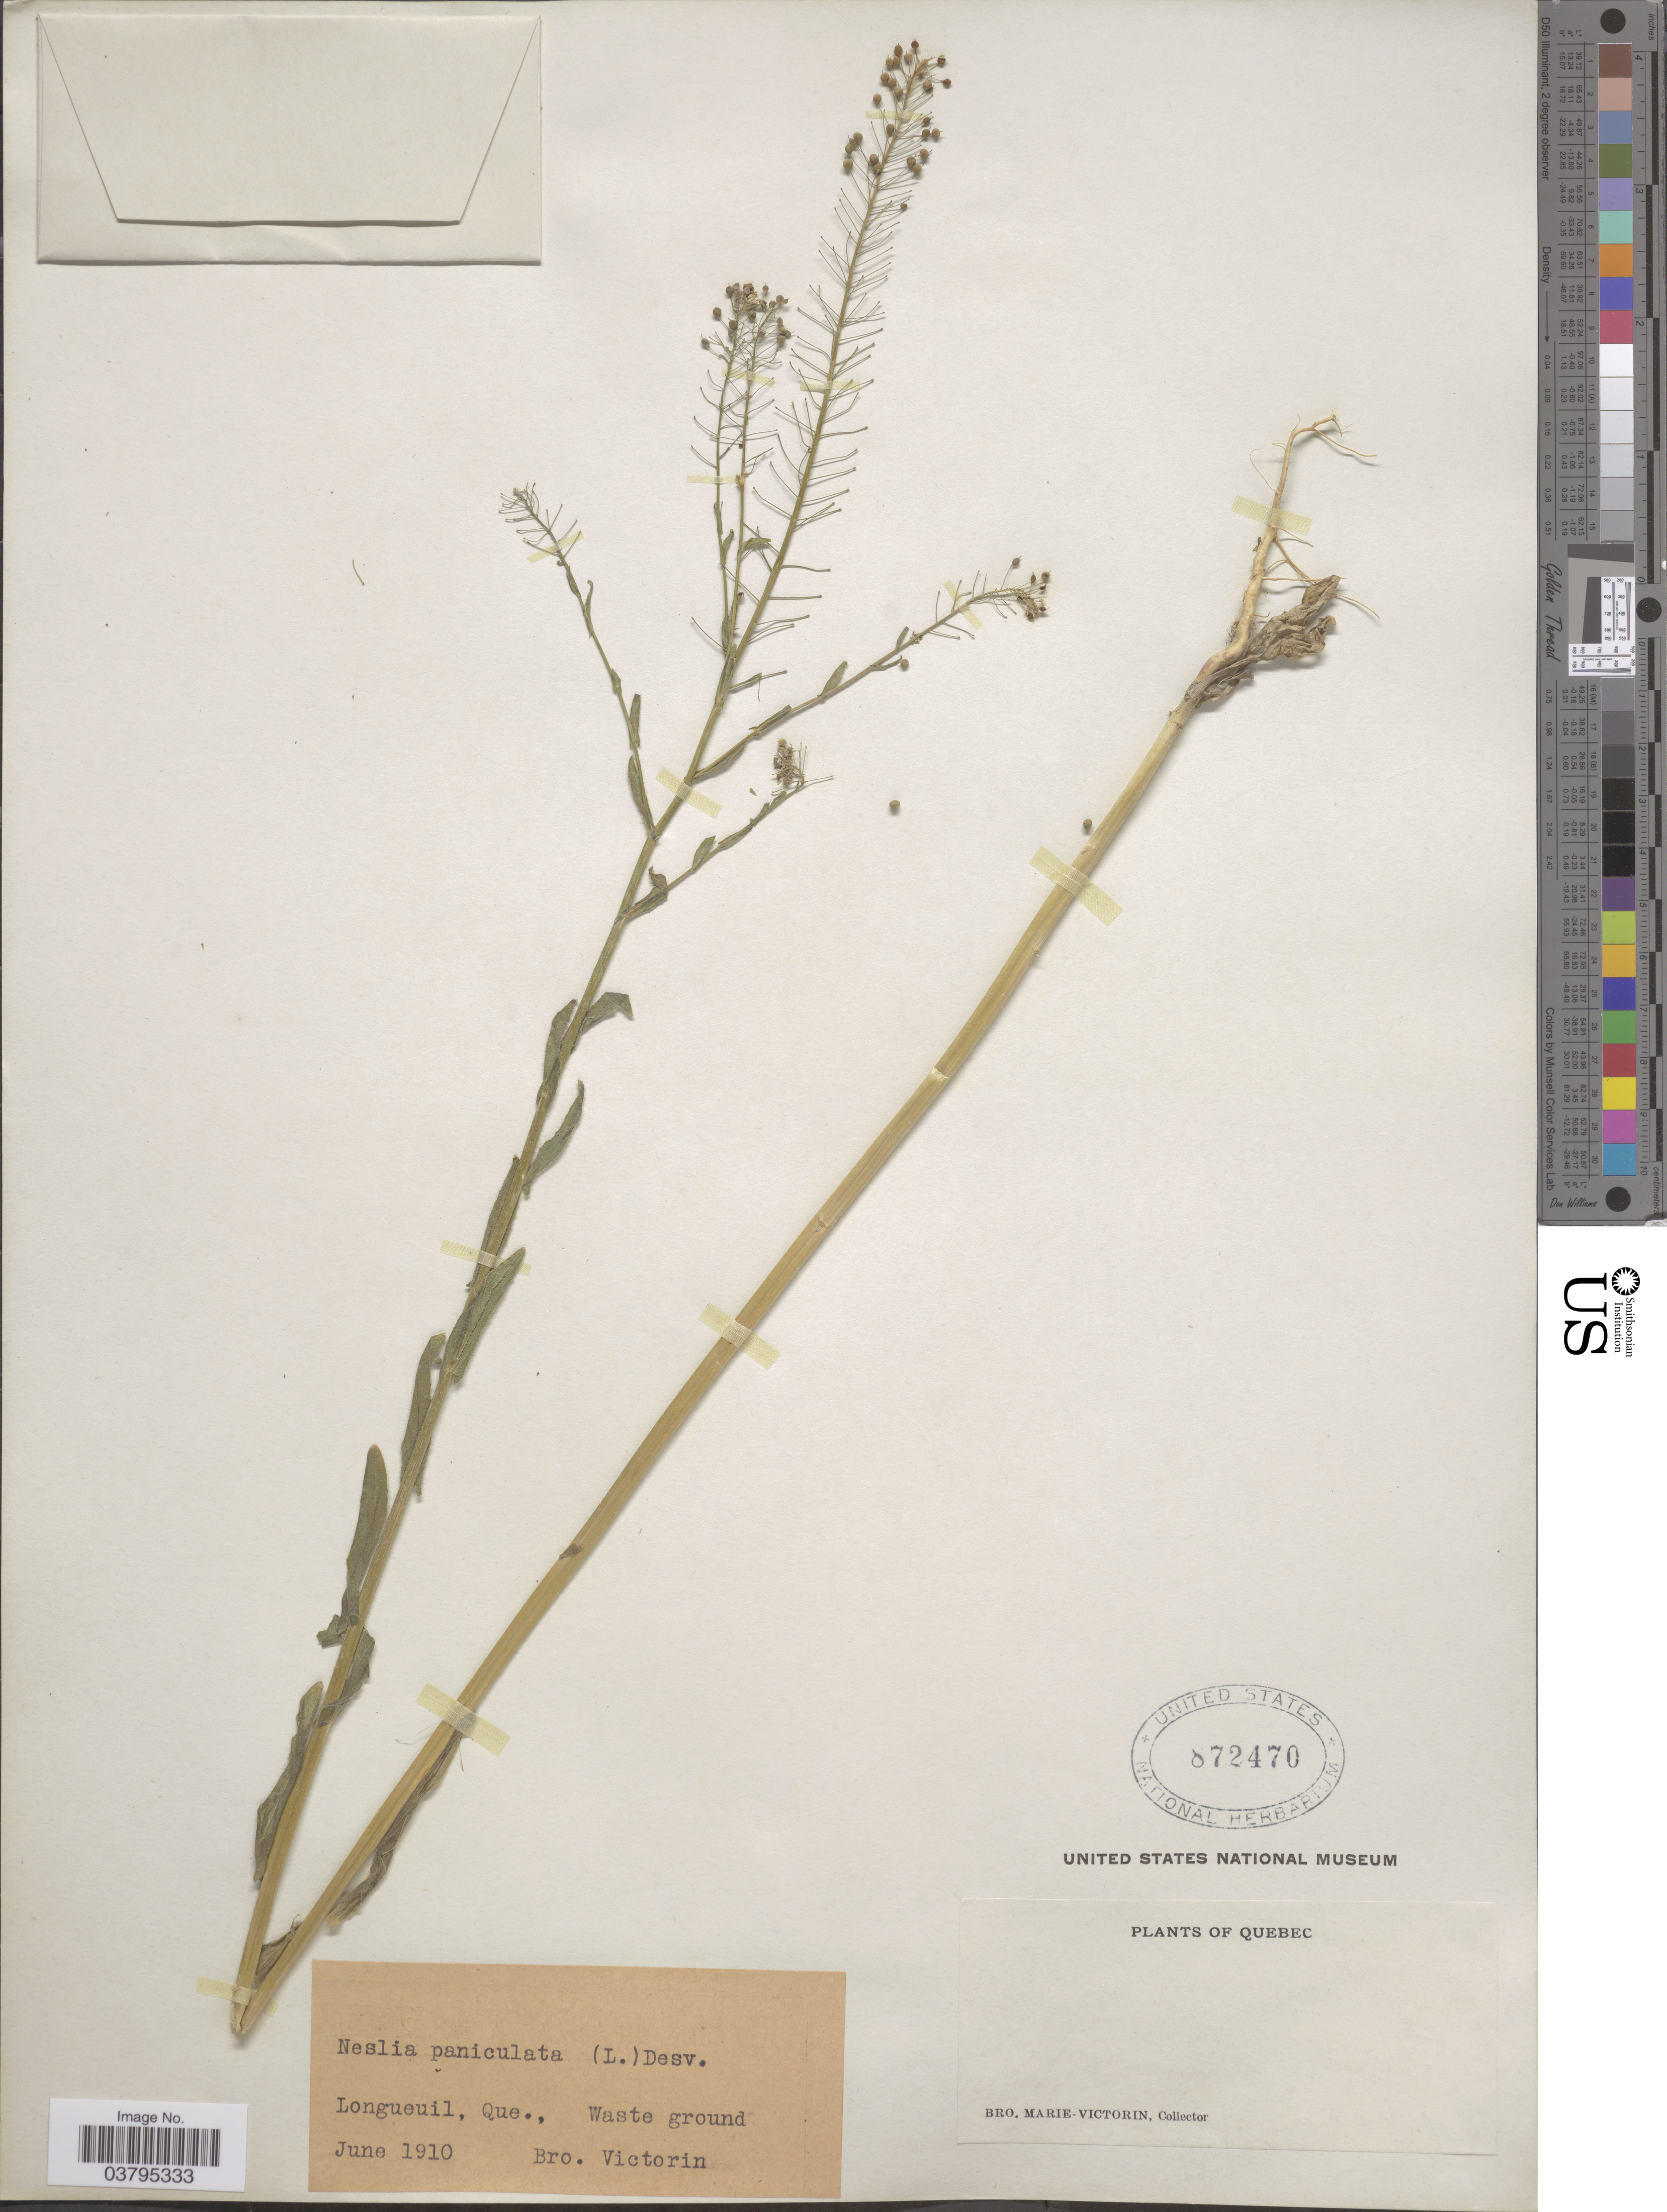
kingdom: Plantae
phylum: Tracheophyta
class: Magnoliopsida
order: Brassicales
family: Brassicaceae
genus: Neslia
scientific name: Neslia paniculata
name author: (L.) Desv.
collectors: Fr. Marie-Victorin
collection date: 1910-06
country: Canada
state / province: Quebec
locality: Longueuil.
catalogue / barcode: US 872470